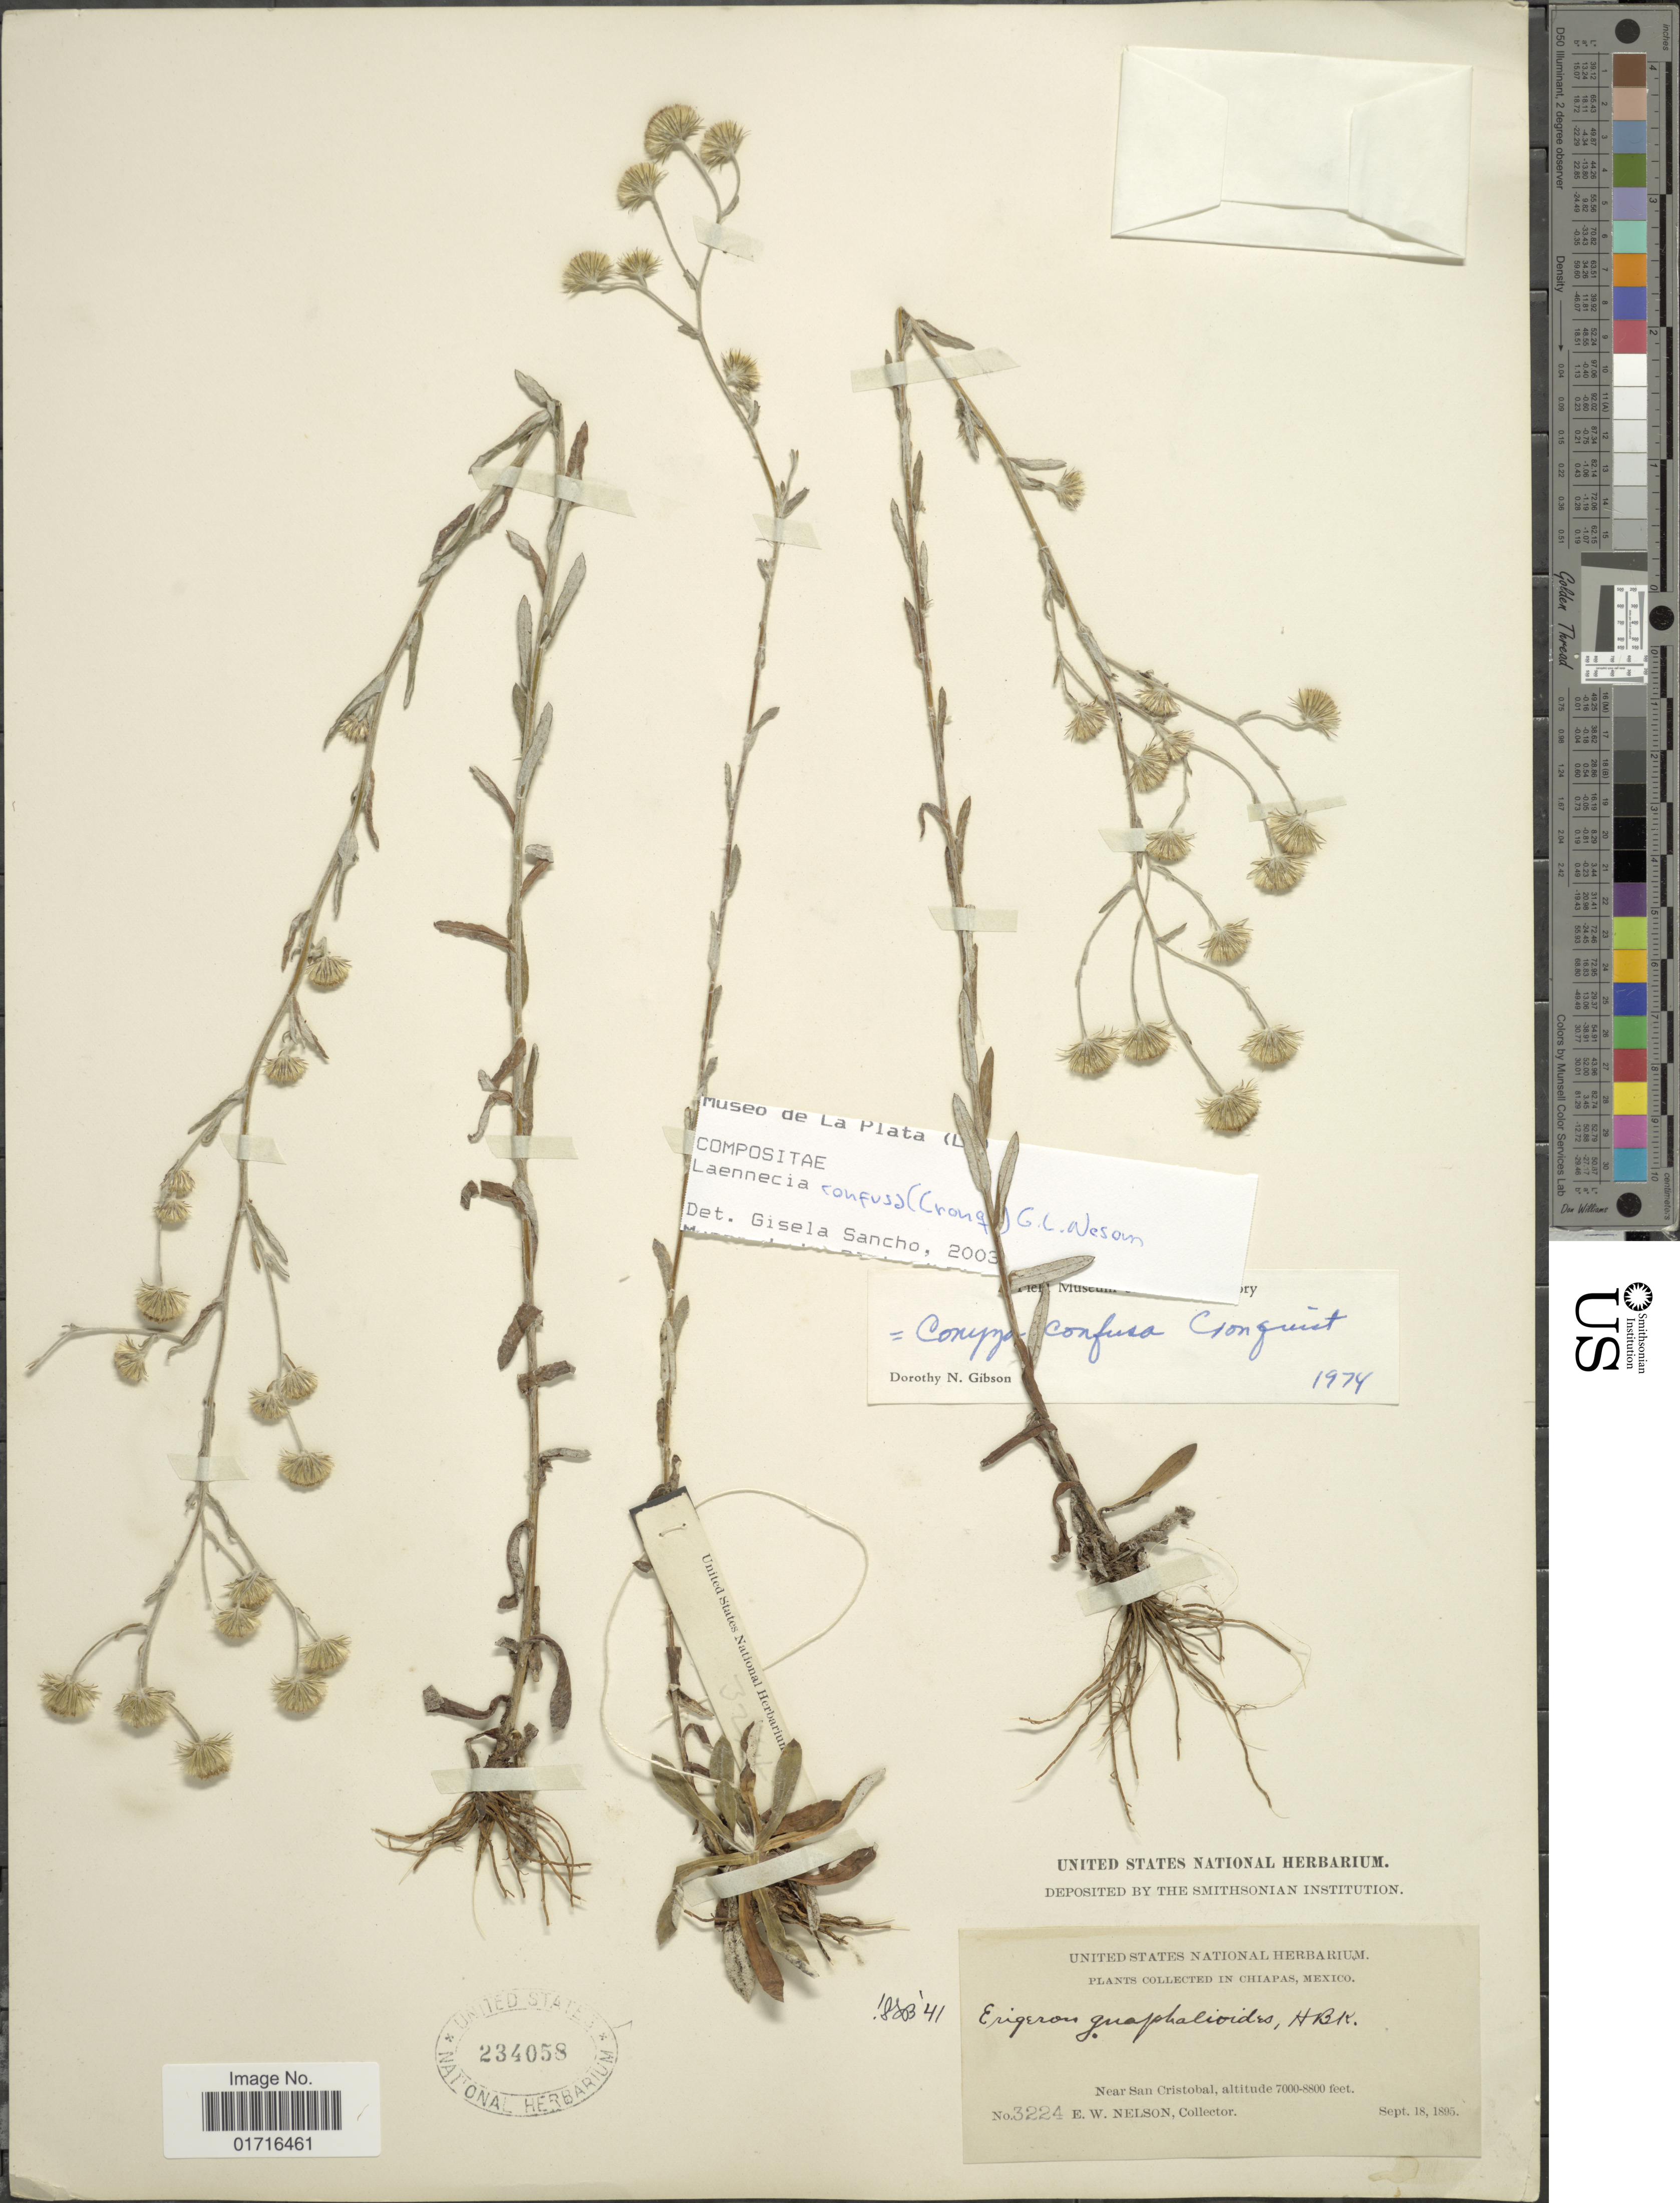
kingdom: Plantae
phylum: Tracheophyta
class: Magnoliopsida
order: Asterales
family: Asteraceae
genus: Conyza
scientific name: Conyza confusa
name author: Cronq.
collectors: E. W. Nelson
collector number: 3224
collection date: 1895-09-18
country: Mexico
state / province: Chiapas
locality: Near San Cristobal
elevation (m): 2134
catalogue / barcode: US 234058